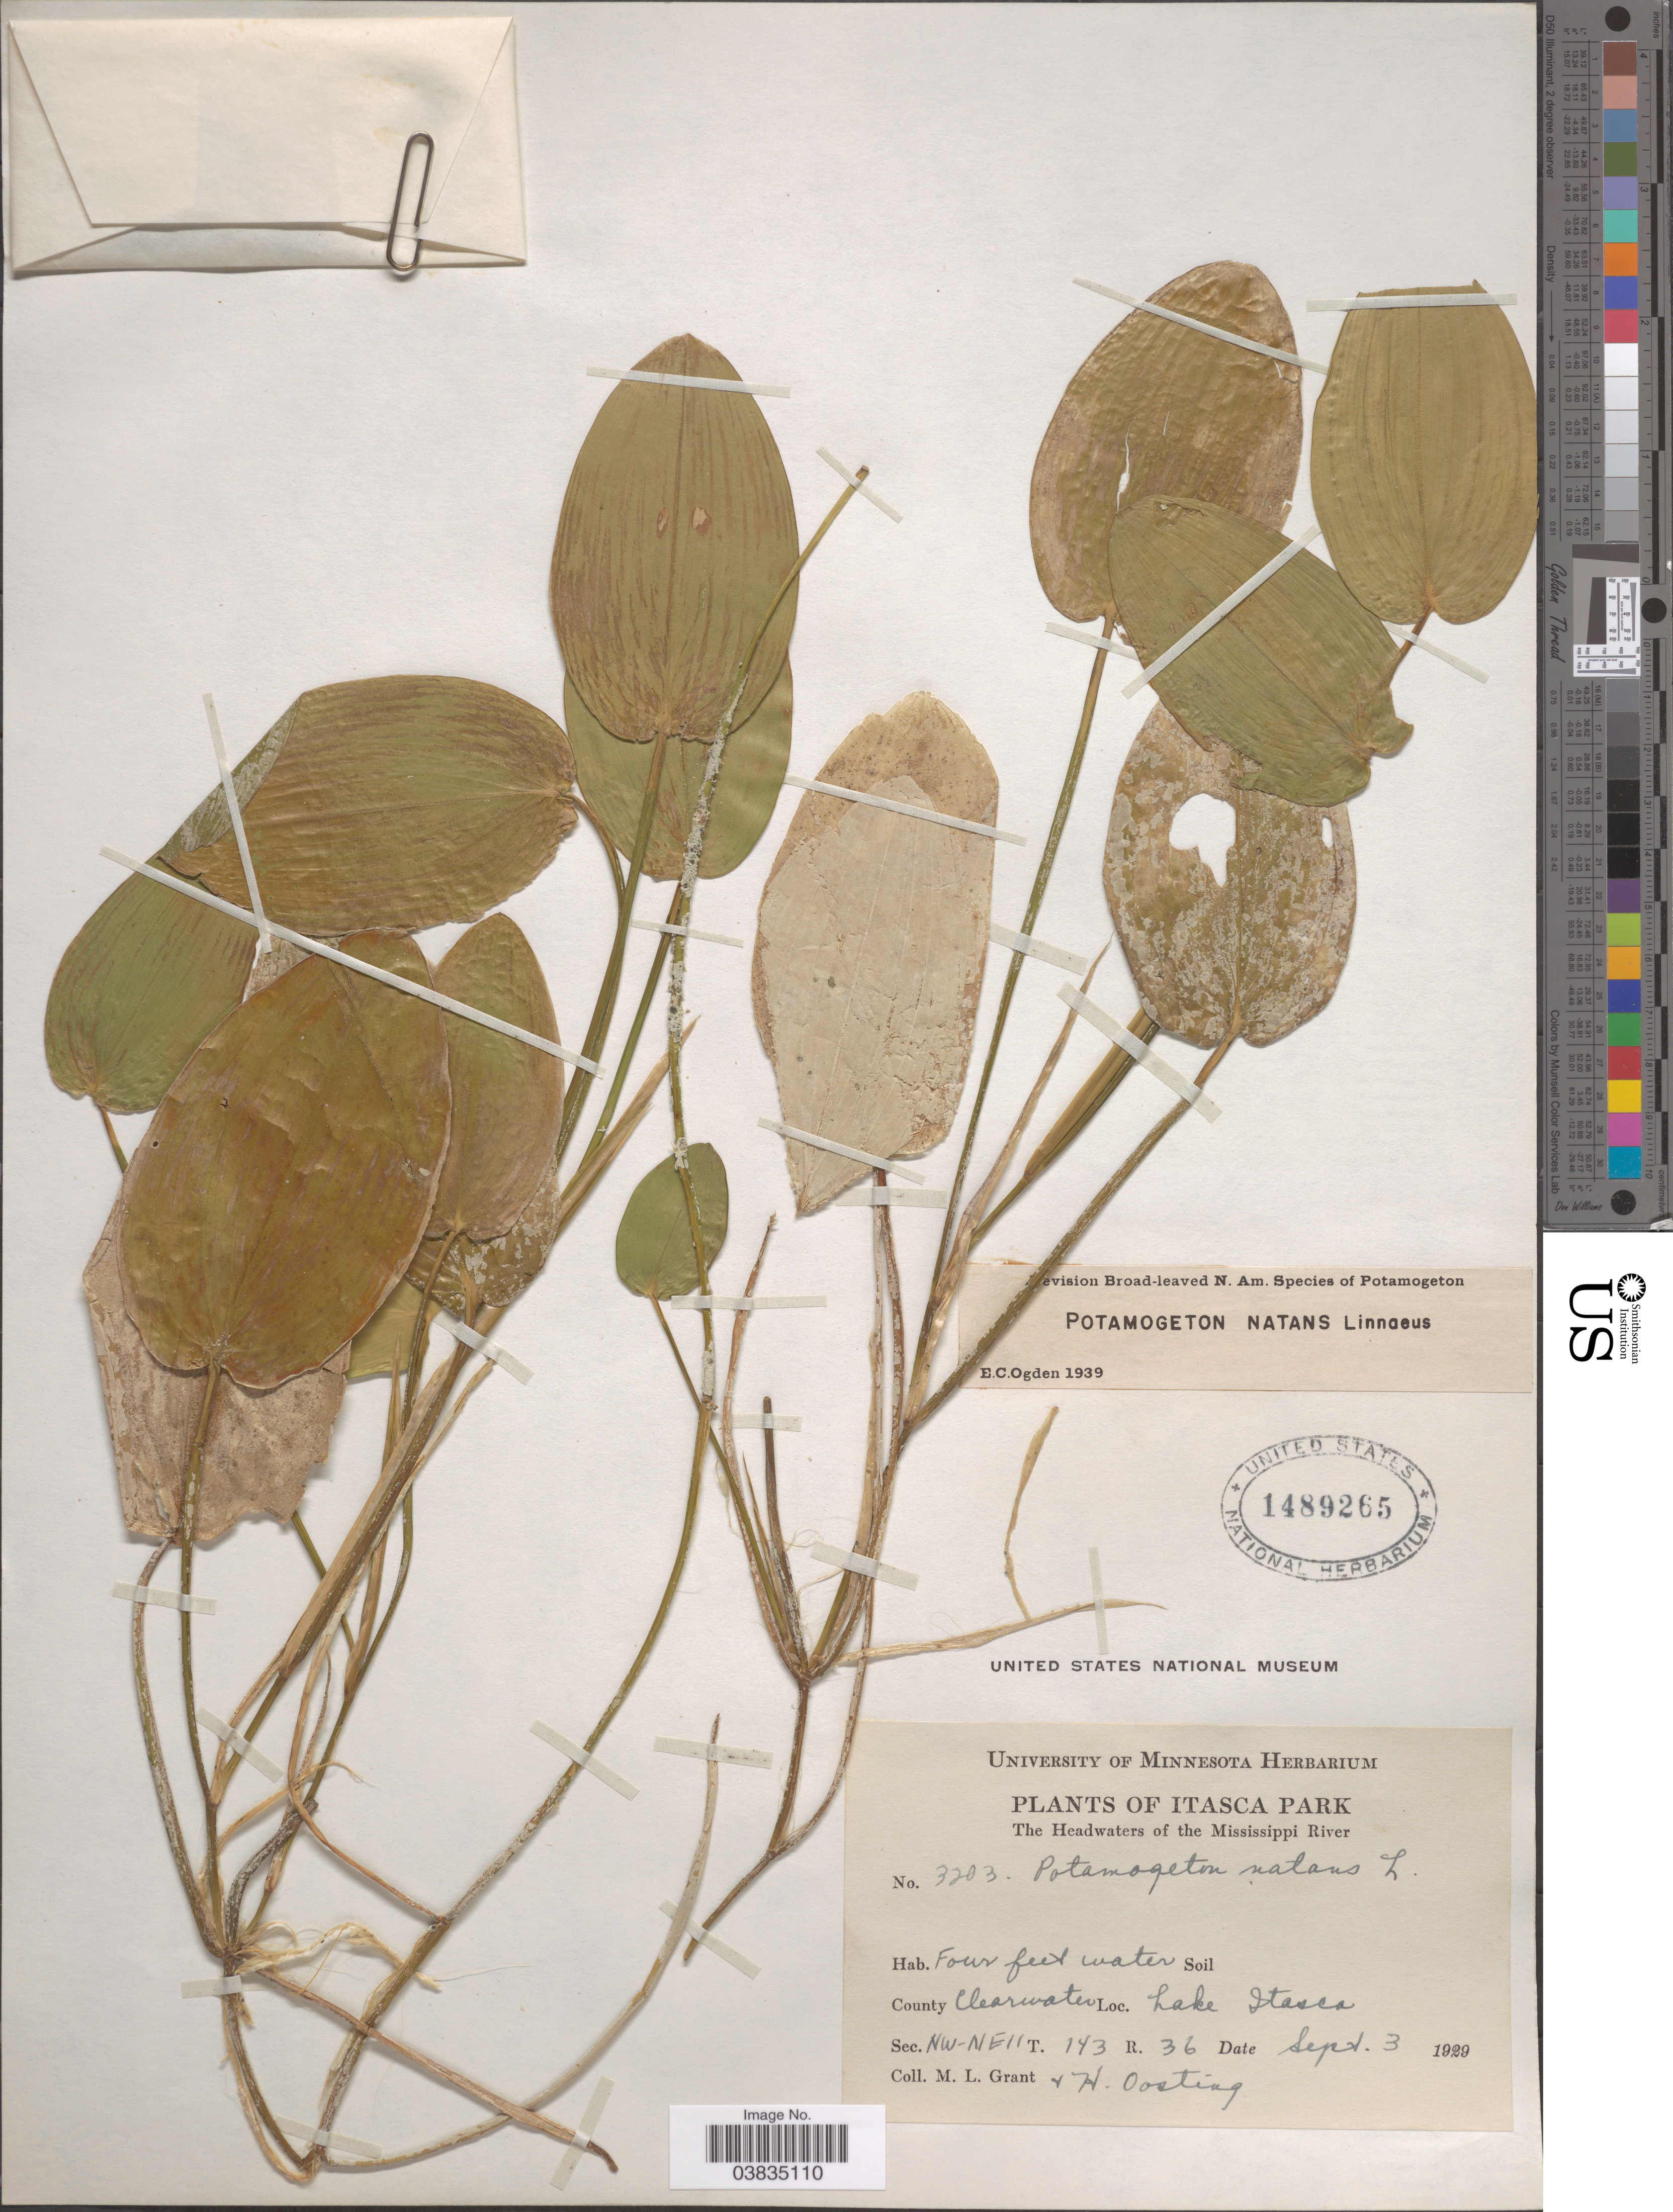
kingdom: Plantae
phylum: Tracheophyta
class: Liliopsida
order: Alismatales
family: Potamogetonaceae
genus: Potamogeton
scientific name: Potamogeton natans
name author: L.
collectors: M. L. Grant & H. Oosting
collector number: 3203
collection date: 1929-09-03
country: United States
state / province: Minnesota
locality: Itasca Park. The Headwaters of the Mississippi River. County Clearwater. Lake Itasca. Sec. NW-NE11 T. 143 R. 36.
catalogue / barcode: US 1489265